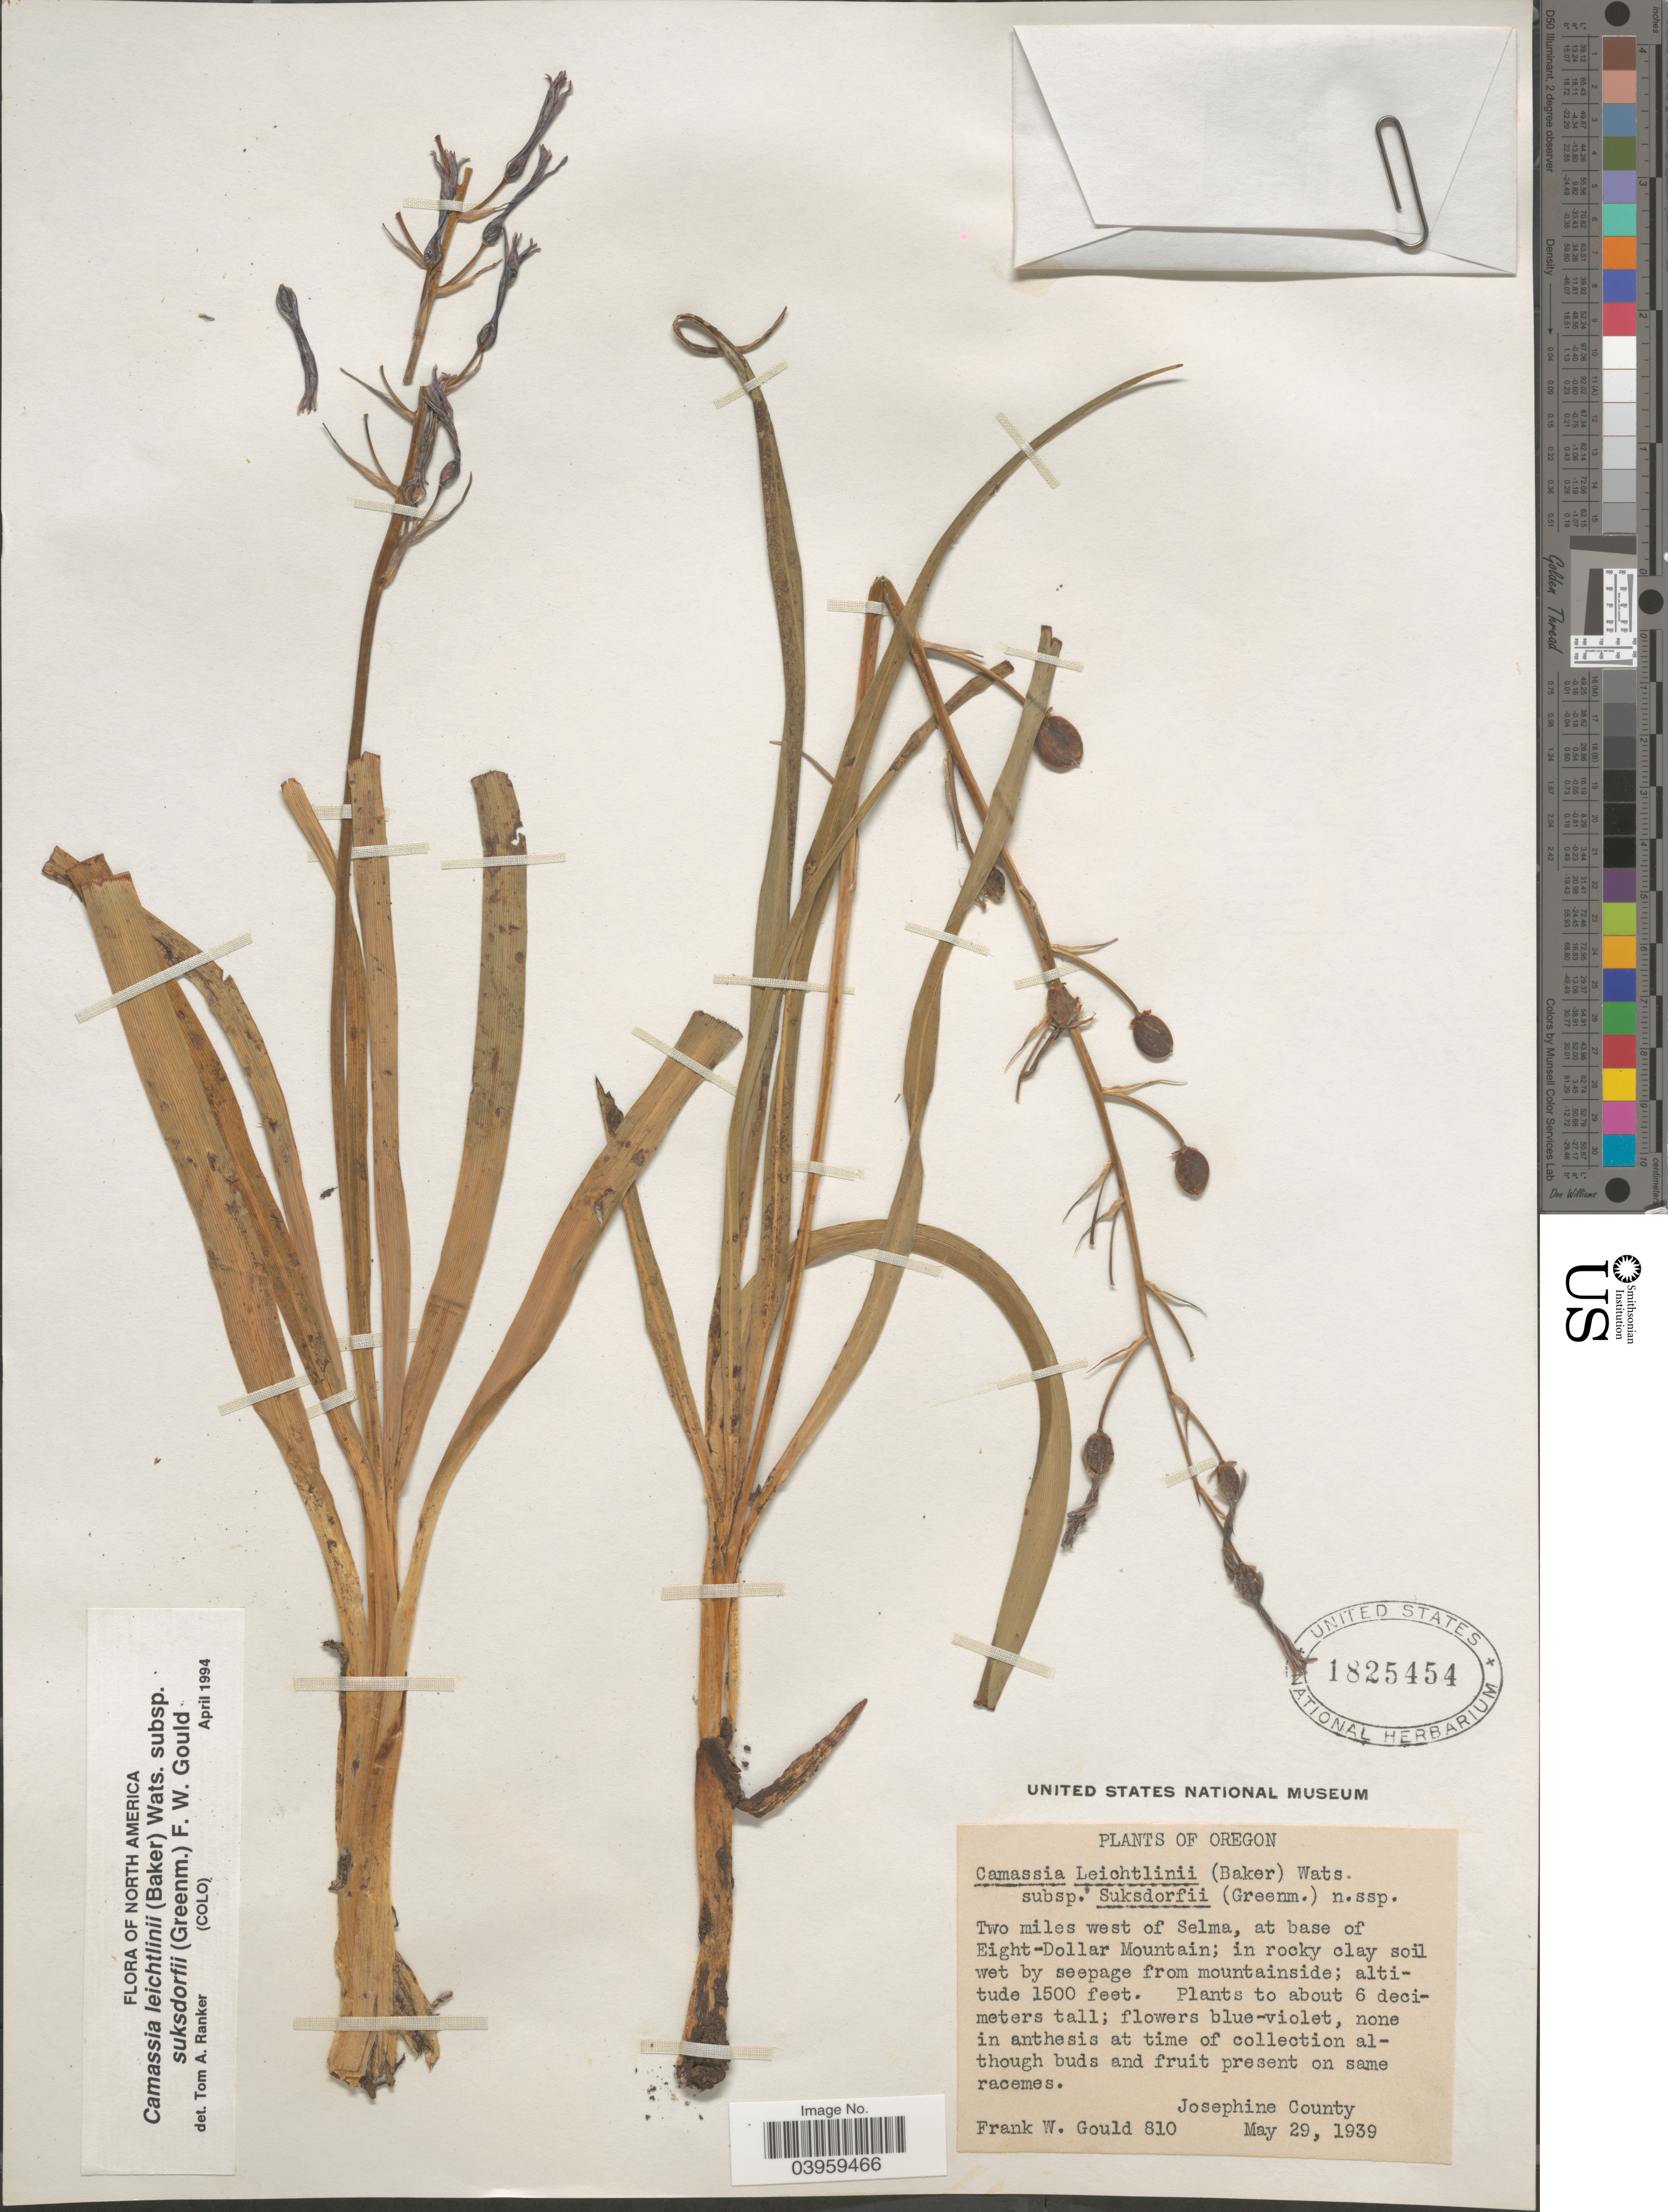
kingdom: Plantae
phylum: Tracheophyta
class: Liliopsida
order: Asparagales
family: Asparagaceae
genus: Camassia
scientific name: Camassia leichtlinii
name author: (Baker) S. Watson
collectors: F. W. Gould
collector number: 810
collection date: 1939-05-29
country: United States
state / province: Oregon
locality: Two miles west of Selma, at base of Eight-Dollar Mountain; in rocky clay soil wet by seepage from mountainside. Josephine County.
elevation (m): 457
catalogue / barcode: US 1825454